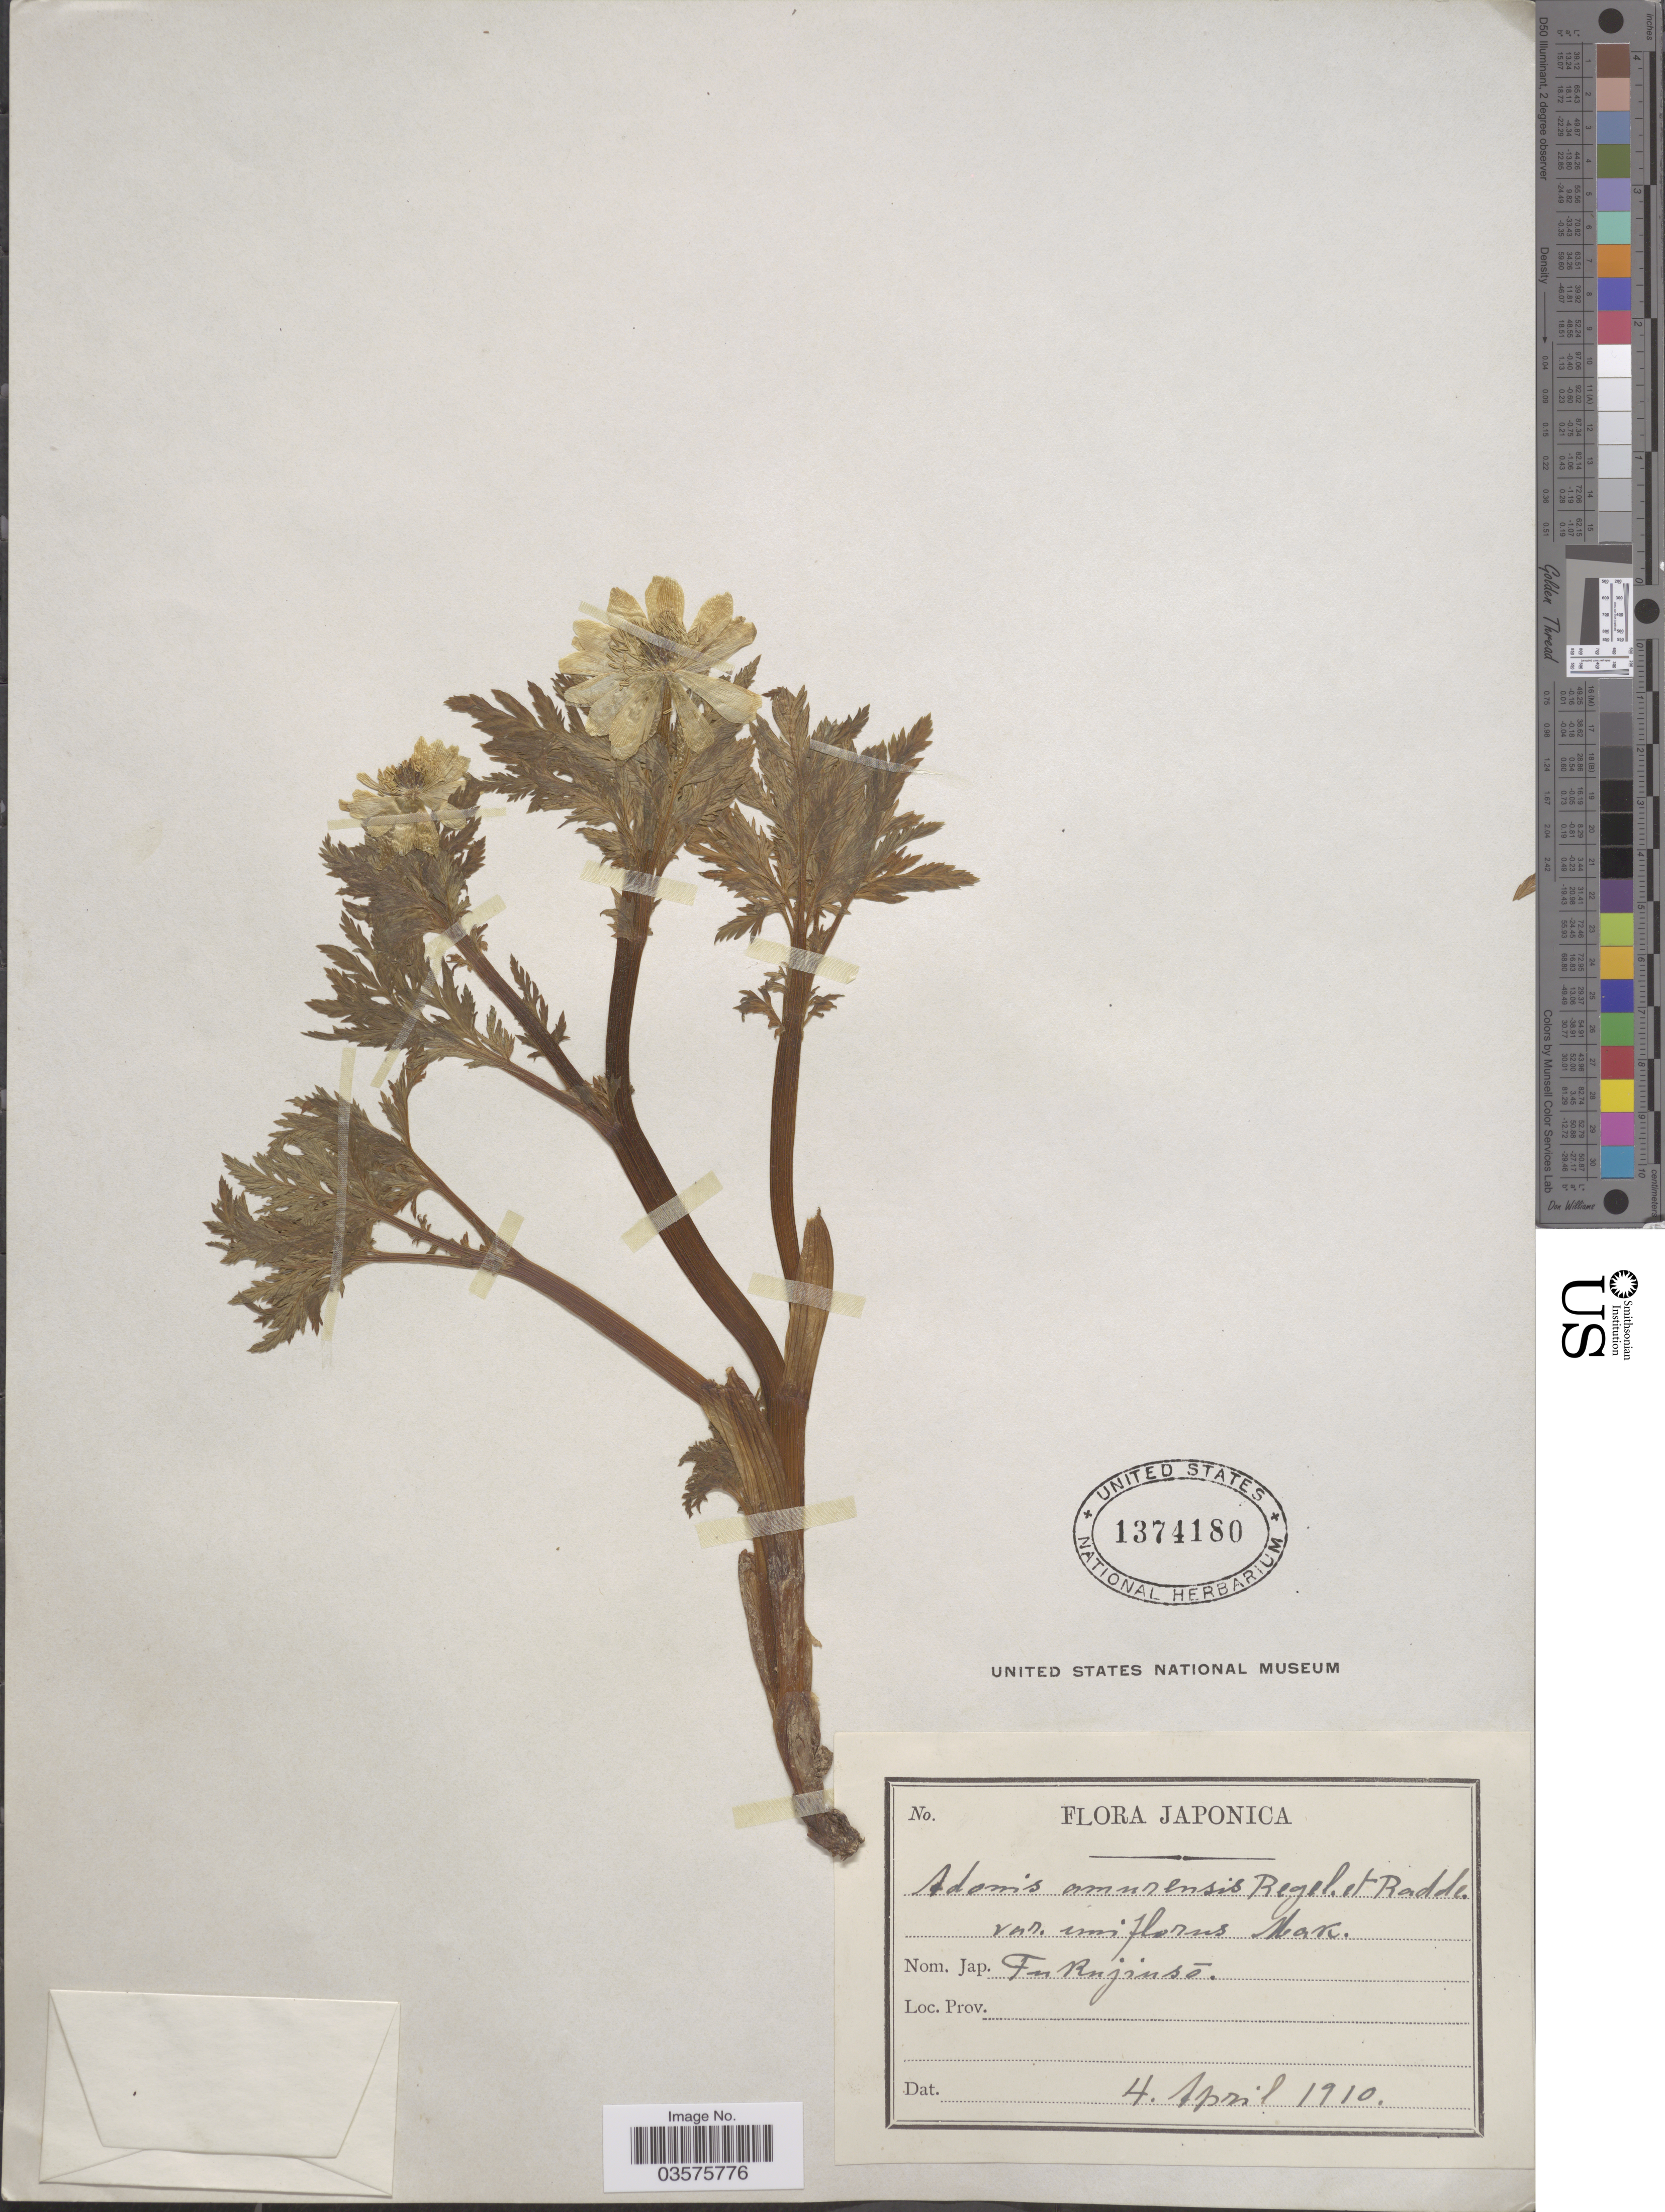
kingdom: Plantae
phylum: Tracheophyta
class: Magnoliopsida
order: Ranunculales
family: Ranunculaceae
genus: Adonis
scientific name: Adonis amurensis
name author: Regel & Radde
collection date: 1910-04-04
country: Japan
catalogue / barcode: US 1374180